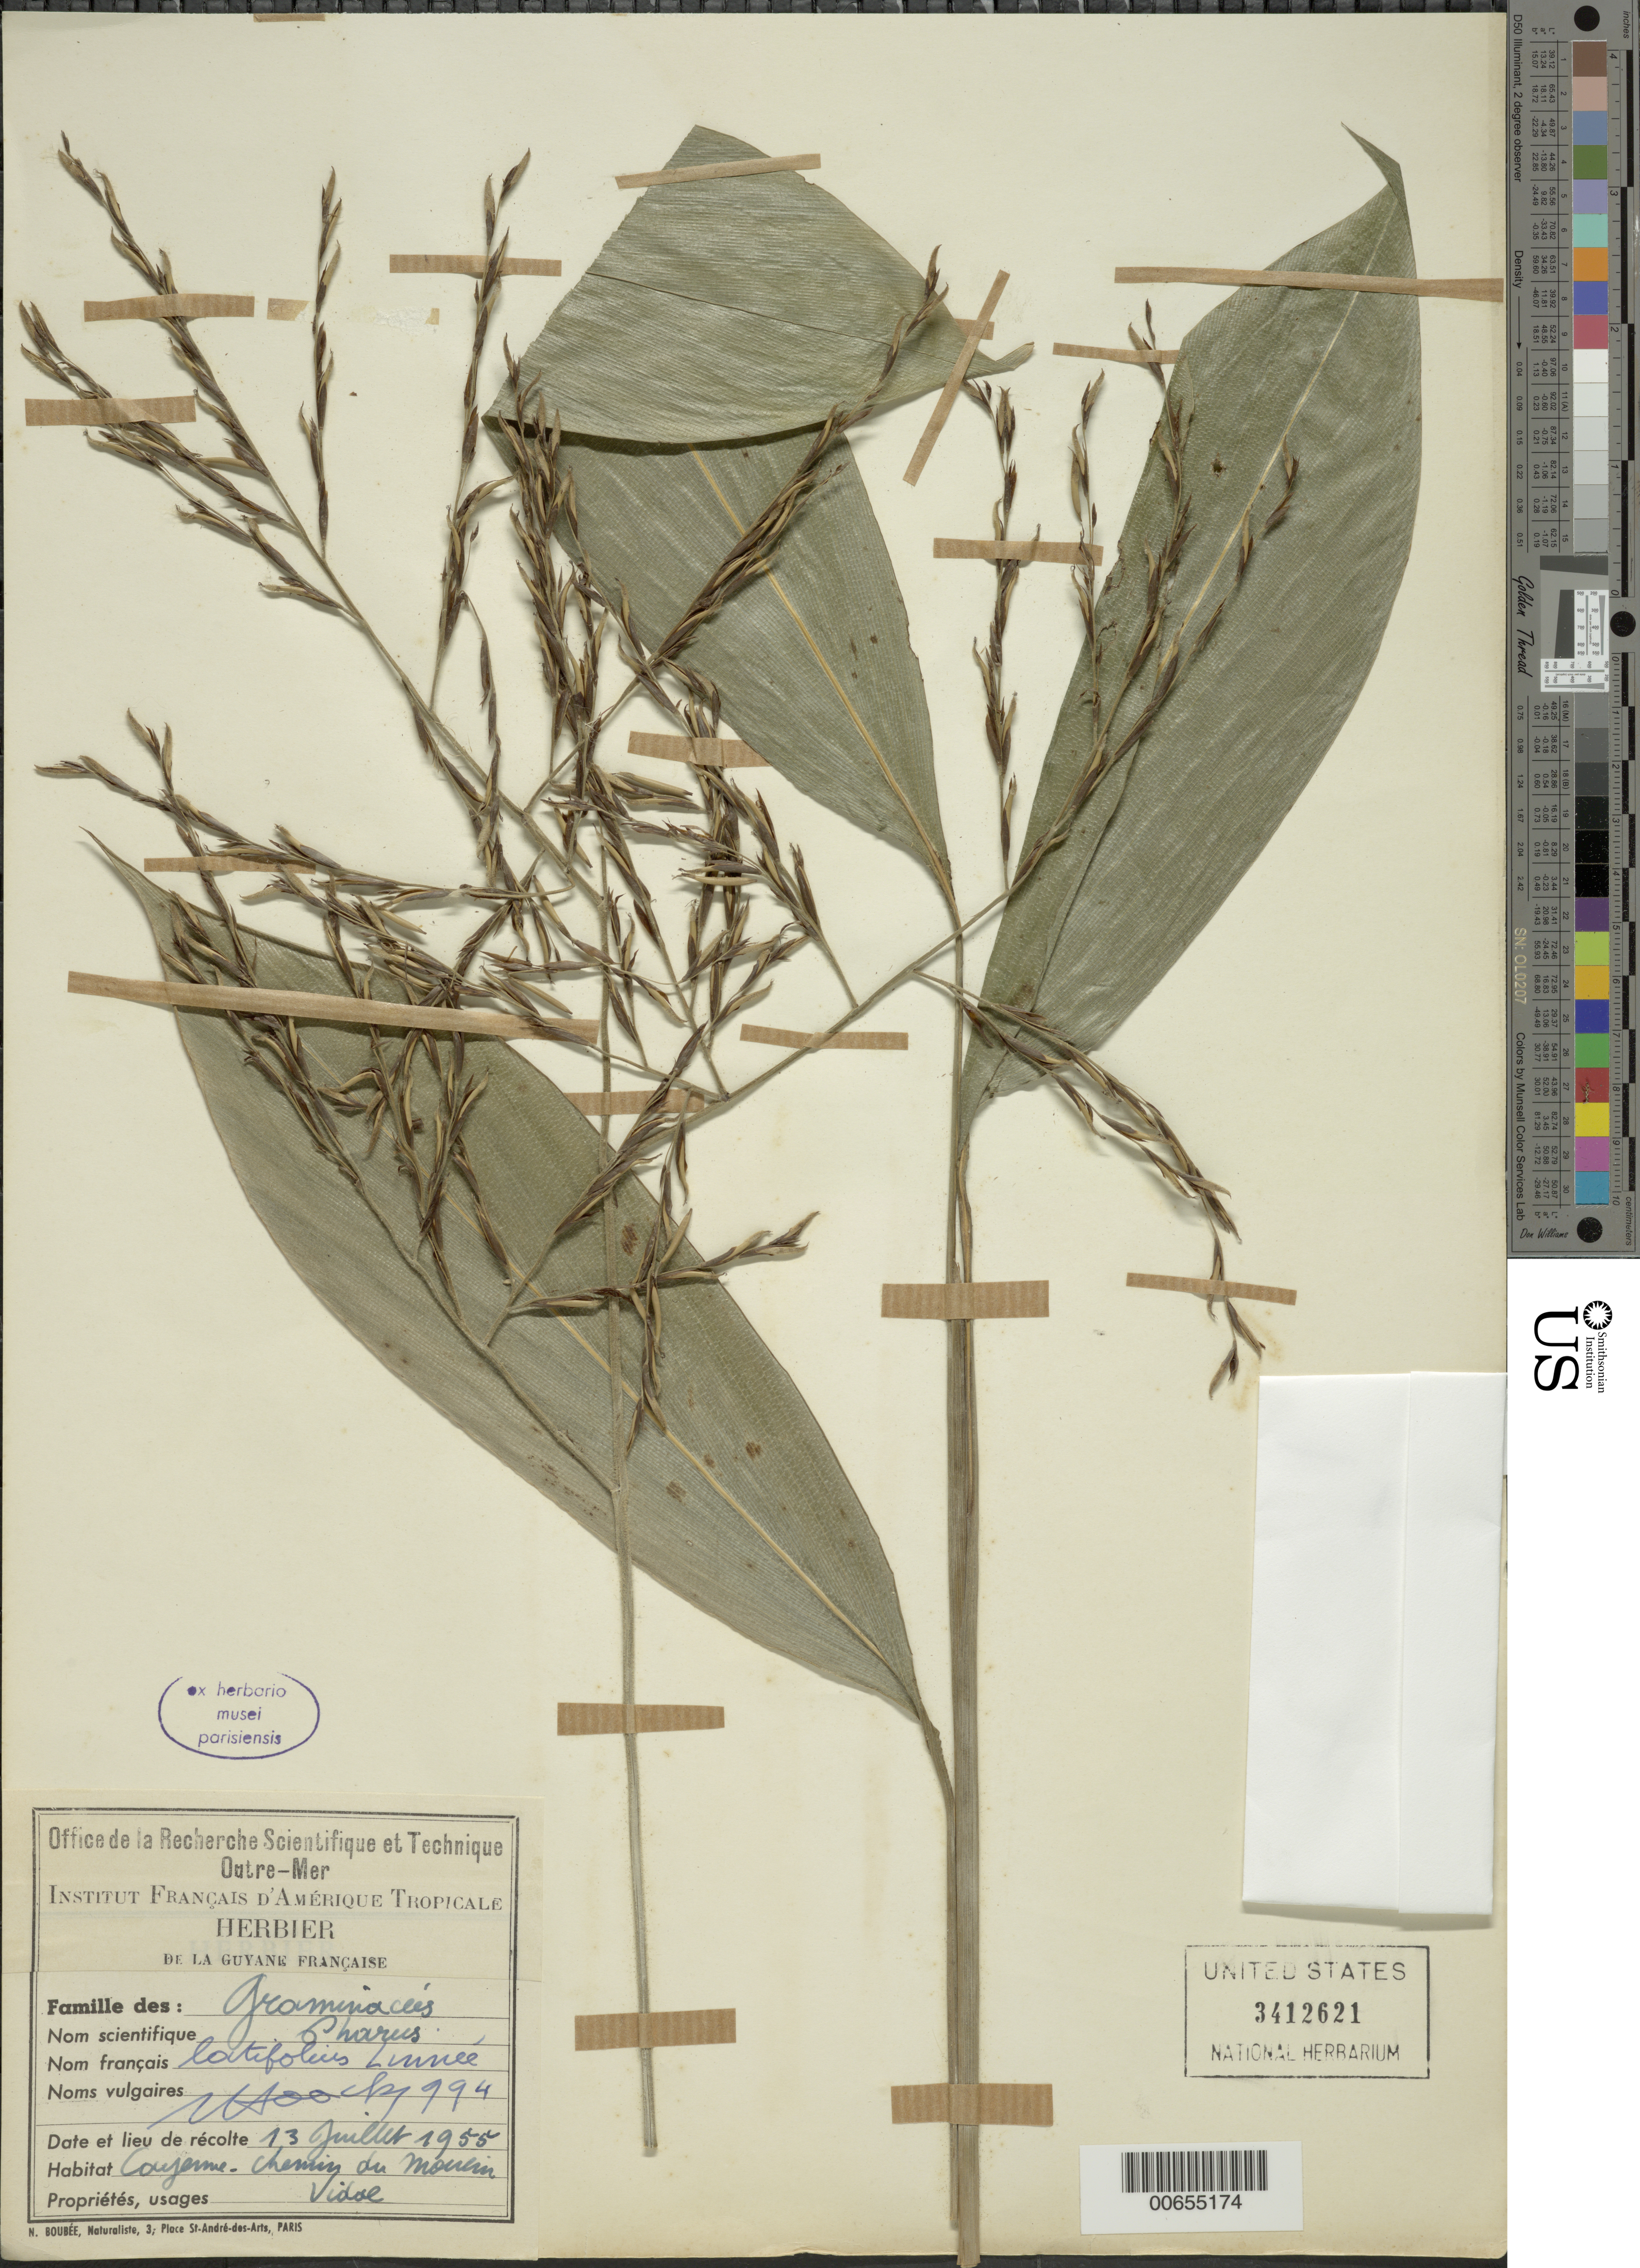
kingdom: Plantae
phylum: Tracheophyta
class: Liliopsida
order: Poales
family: Poaceae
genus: Pharus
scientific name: Pharus latifolius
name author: L.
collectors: J. Hoock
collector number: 994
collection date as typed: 13-Jul-55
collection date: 1955-07-13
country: French Guiana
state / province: Cayenne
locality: Cayenne, chemin du Moulin Vidal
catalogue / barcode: US 3412621